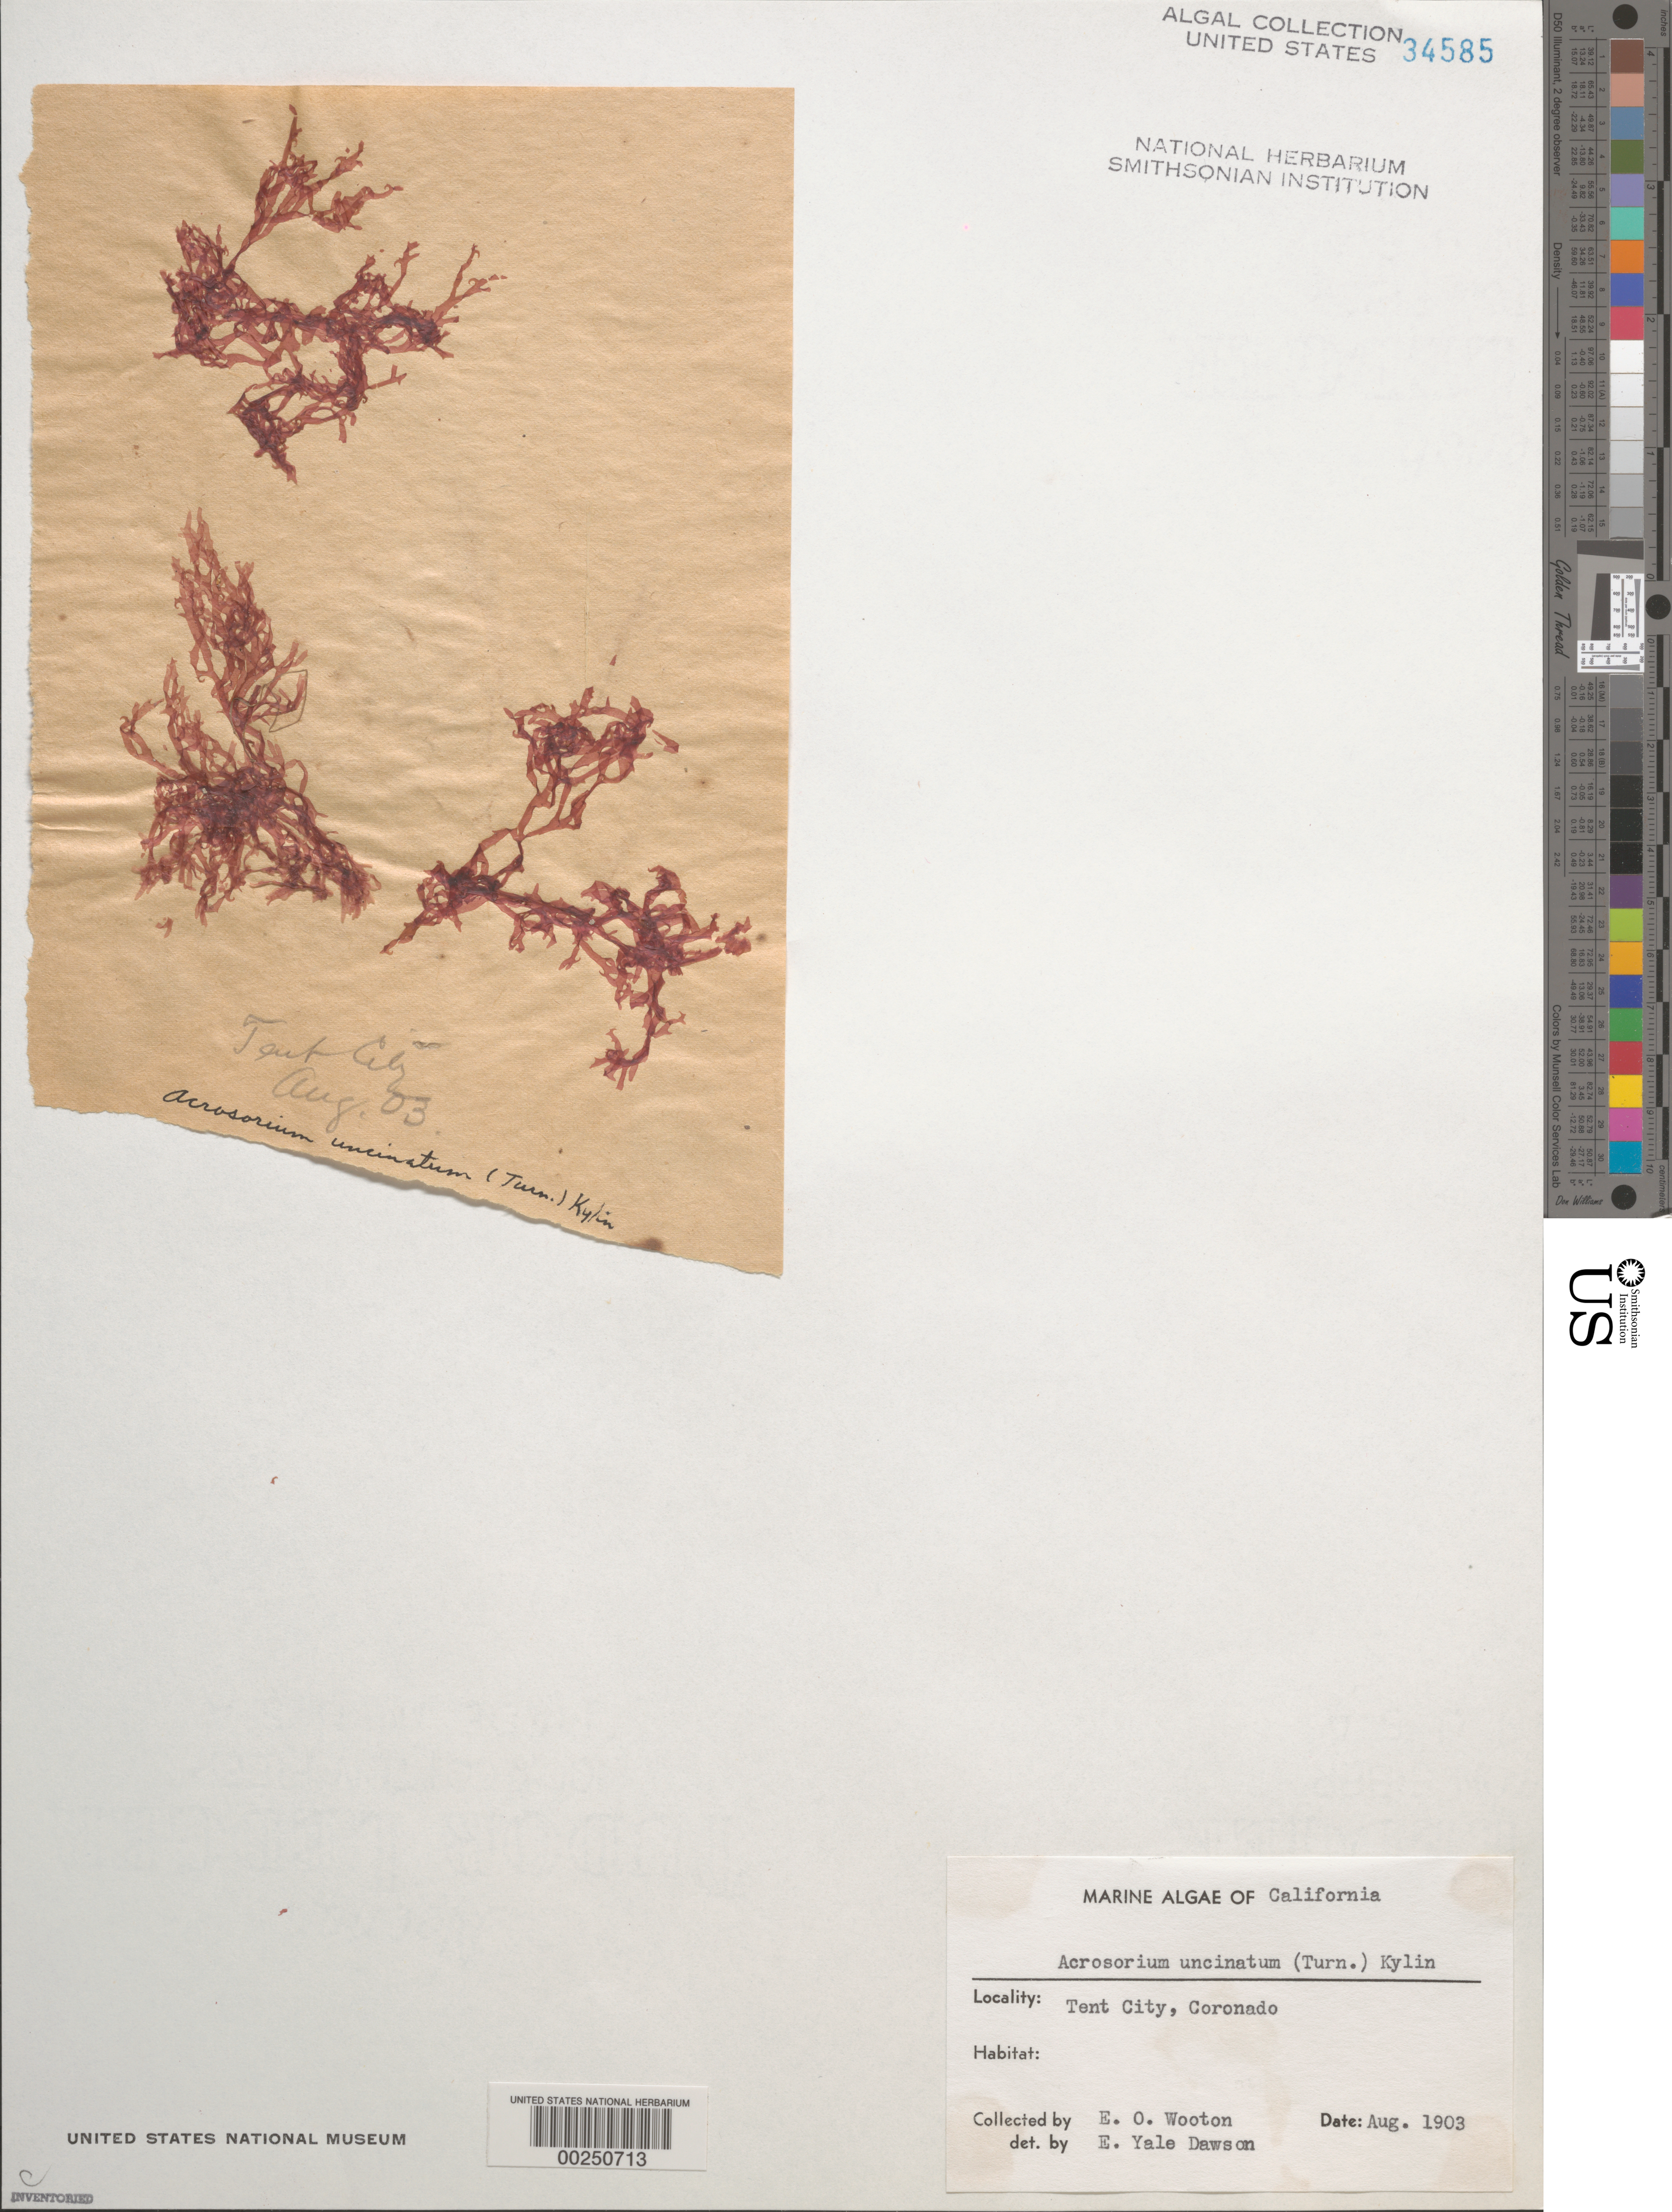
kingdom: Plantae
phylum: Rhodophyta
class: Florideophyceae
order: Ceramiales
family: Delesseriaceae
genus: Cryptopleura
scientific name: Cryptopleura ramosa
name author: (Huds.) L.M. Newton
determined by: Algae name updating Project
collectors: E. O. Wooton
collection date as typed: Aug 1903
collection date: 1903-08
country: United States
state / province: California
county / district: San Diego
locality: Tent City, Coronado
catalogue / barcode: US 34585